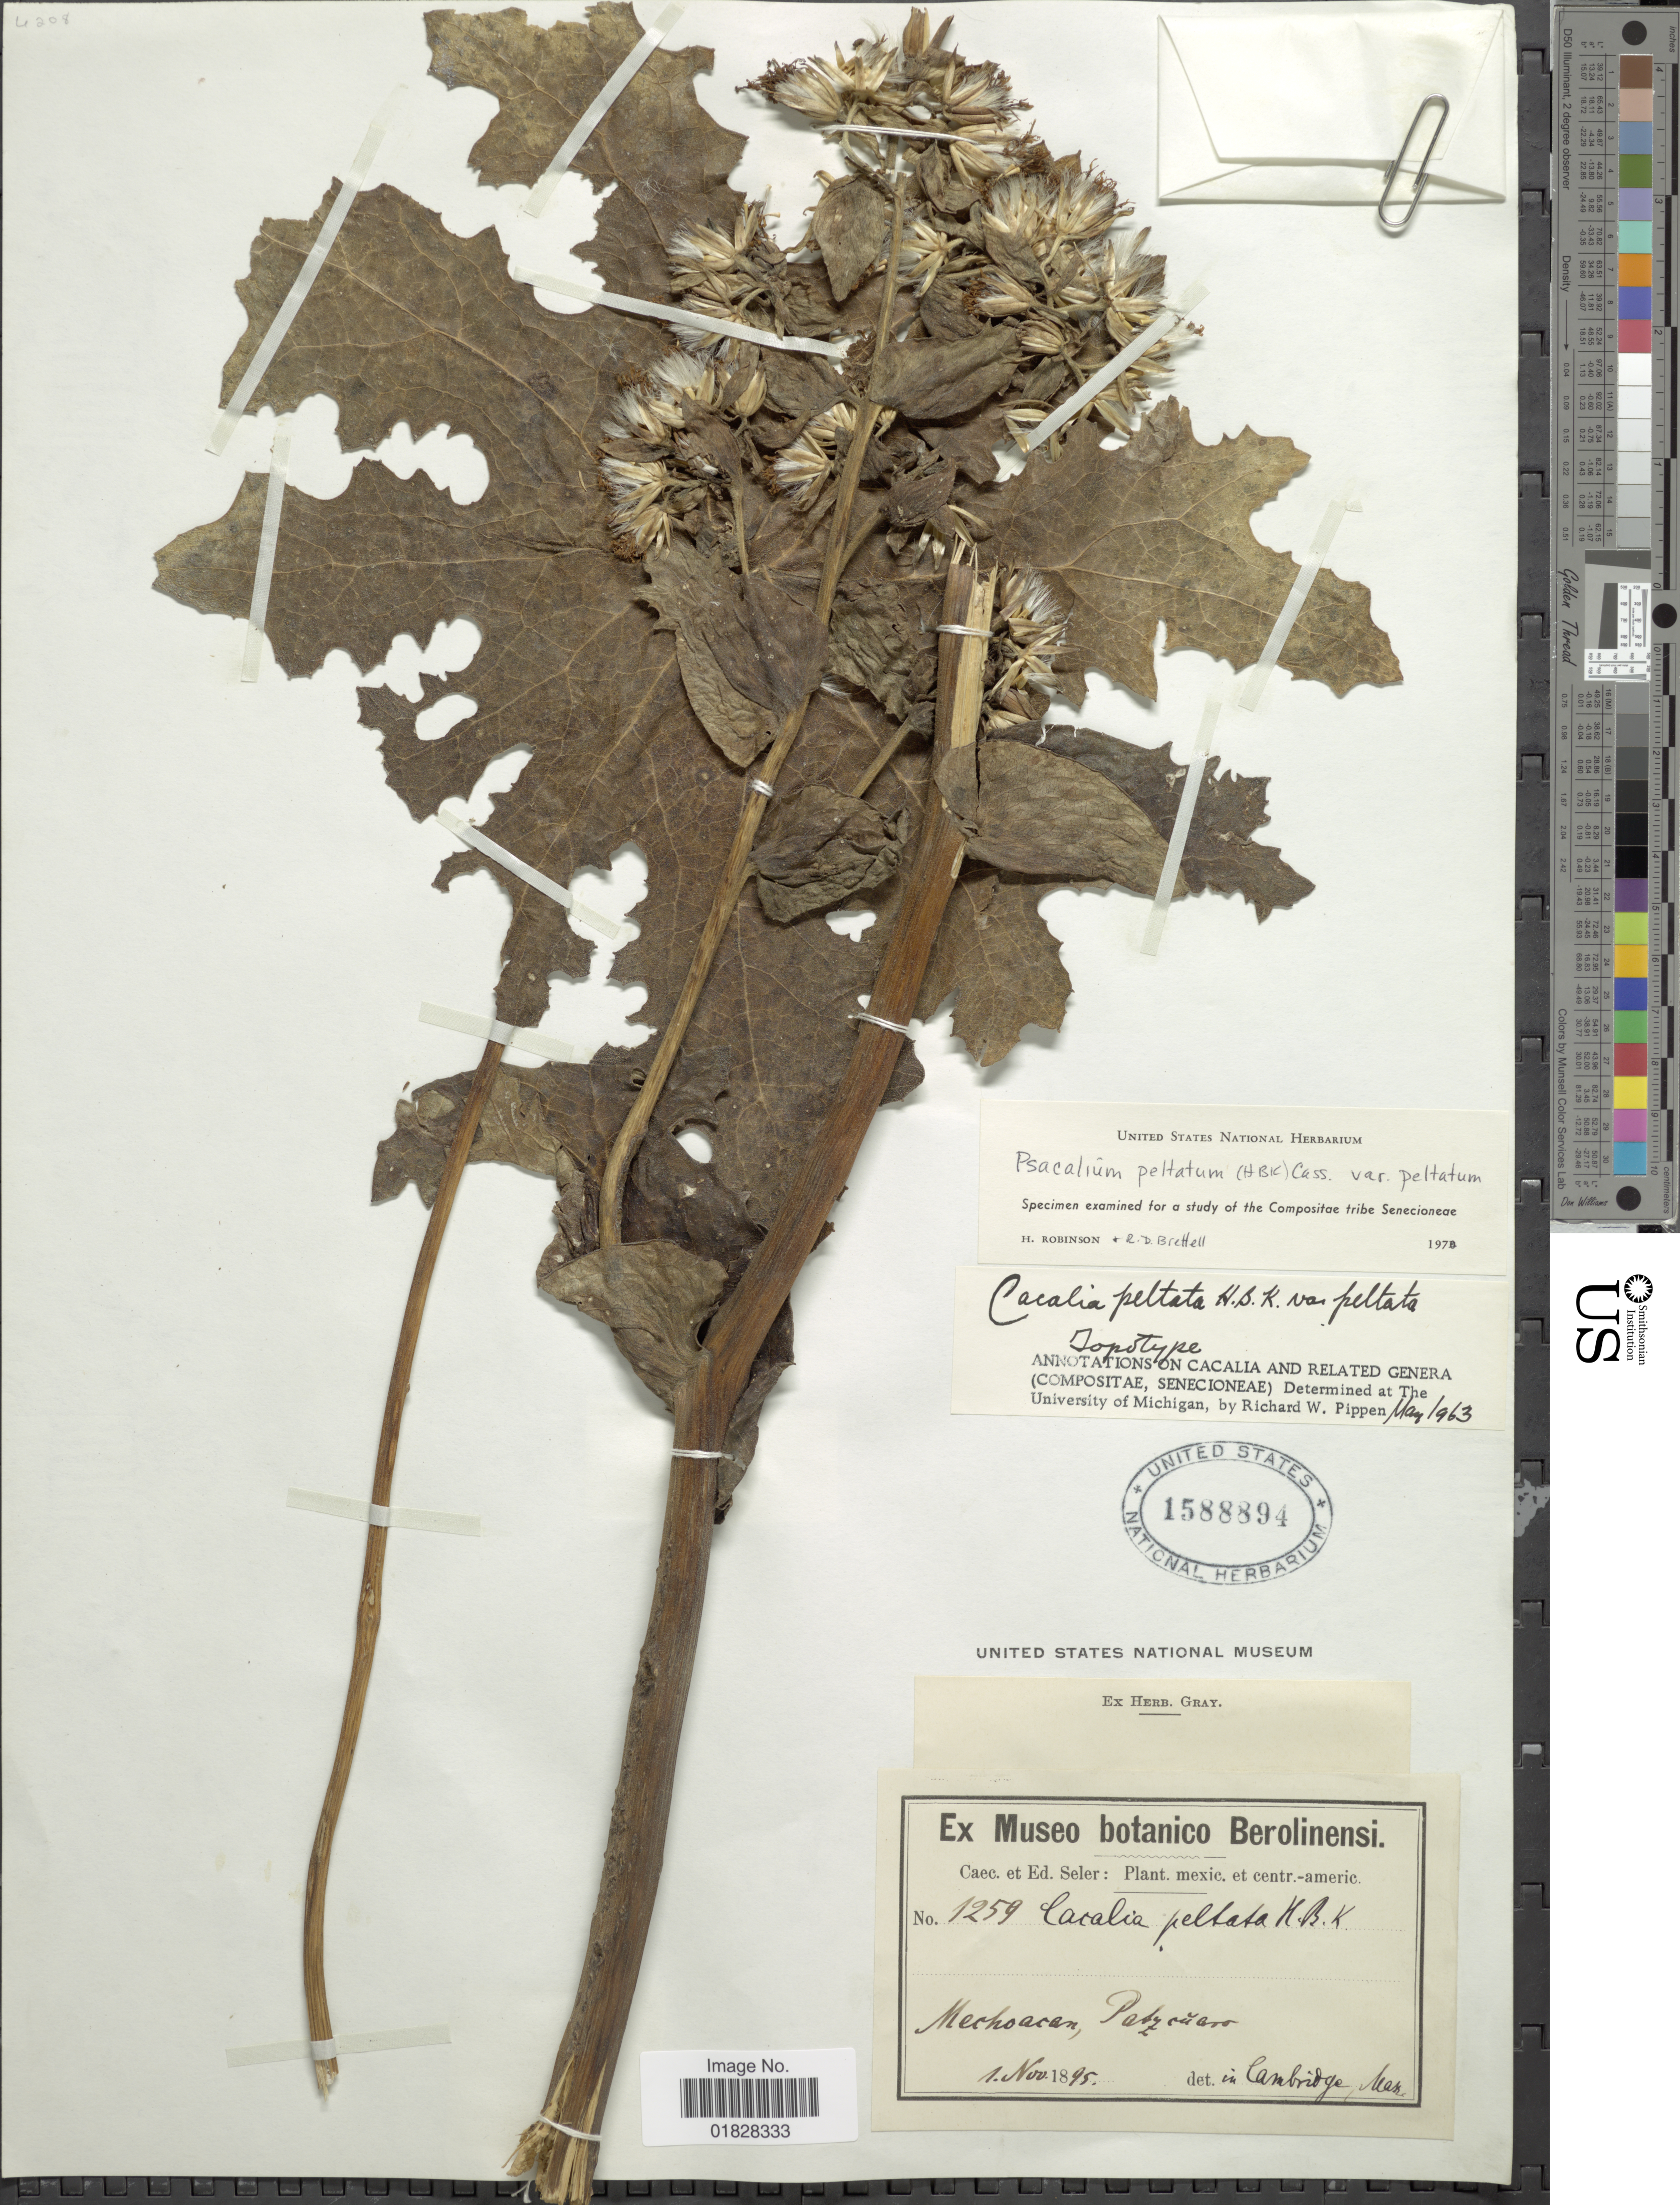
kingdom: Plantae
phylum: Tracheophyta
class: Magnoliopsida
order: Asterales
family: Asteraceae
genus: Psacalium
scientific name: Psacalium peltatum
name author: Cass.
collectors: E. Seler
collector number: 1259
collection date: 1895-11-01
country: Mexico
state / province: Michoacán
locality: Mechoacan, Patzcuaro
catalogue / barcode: US 1588894